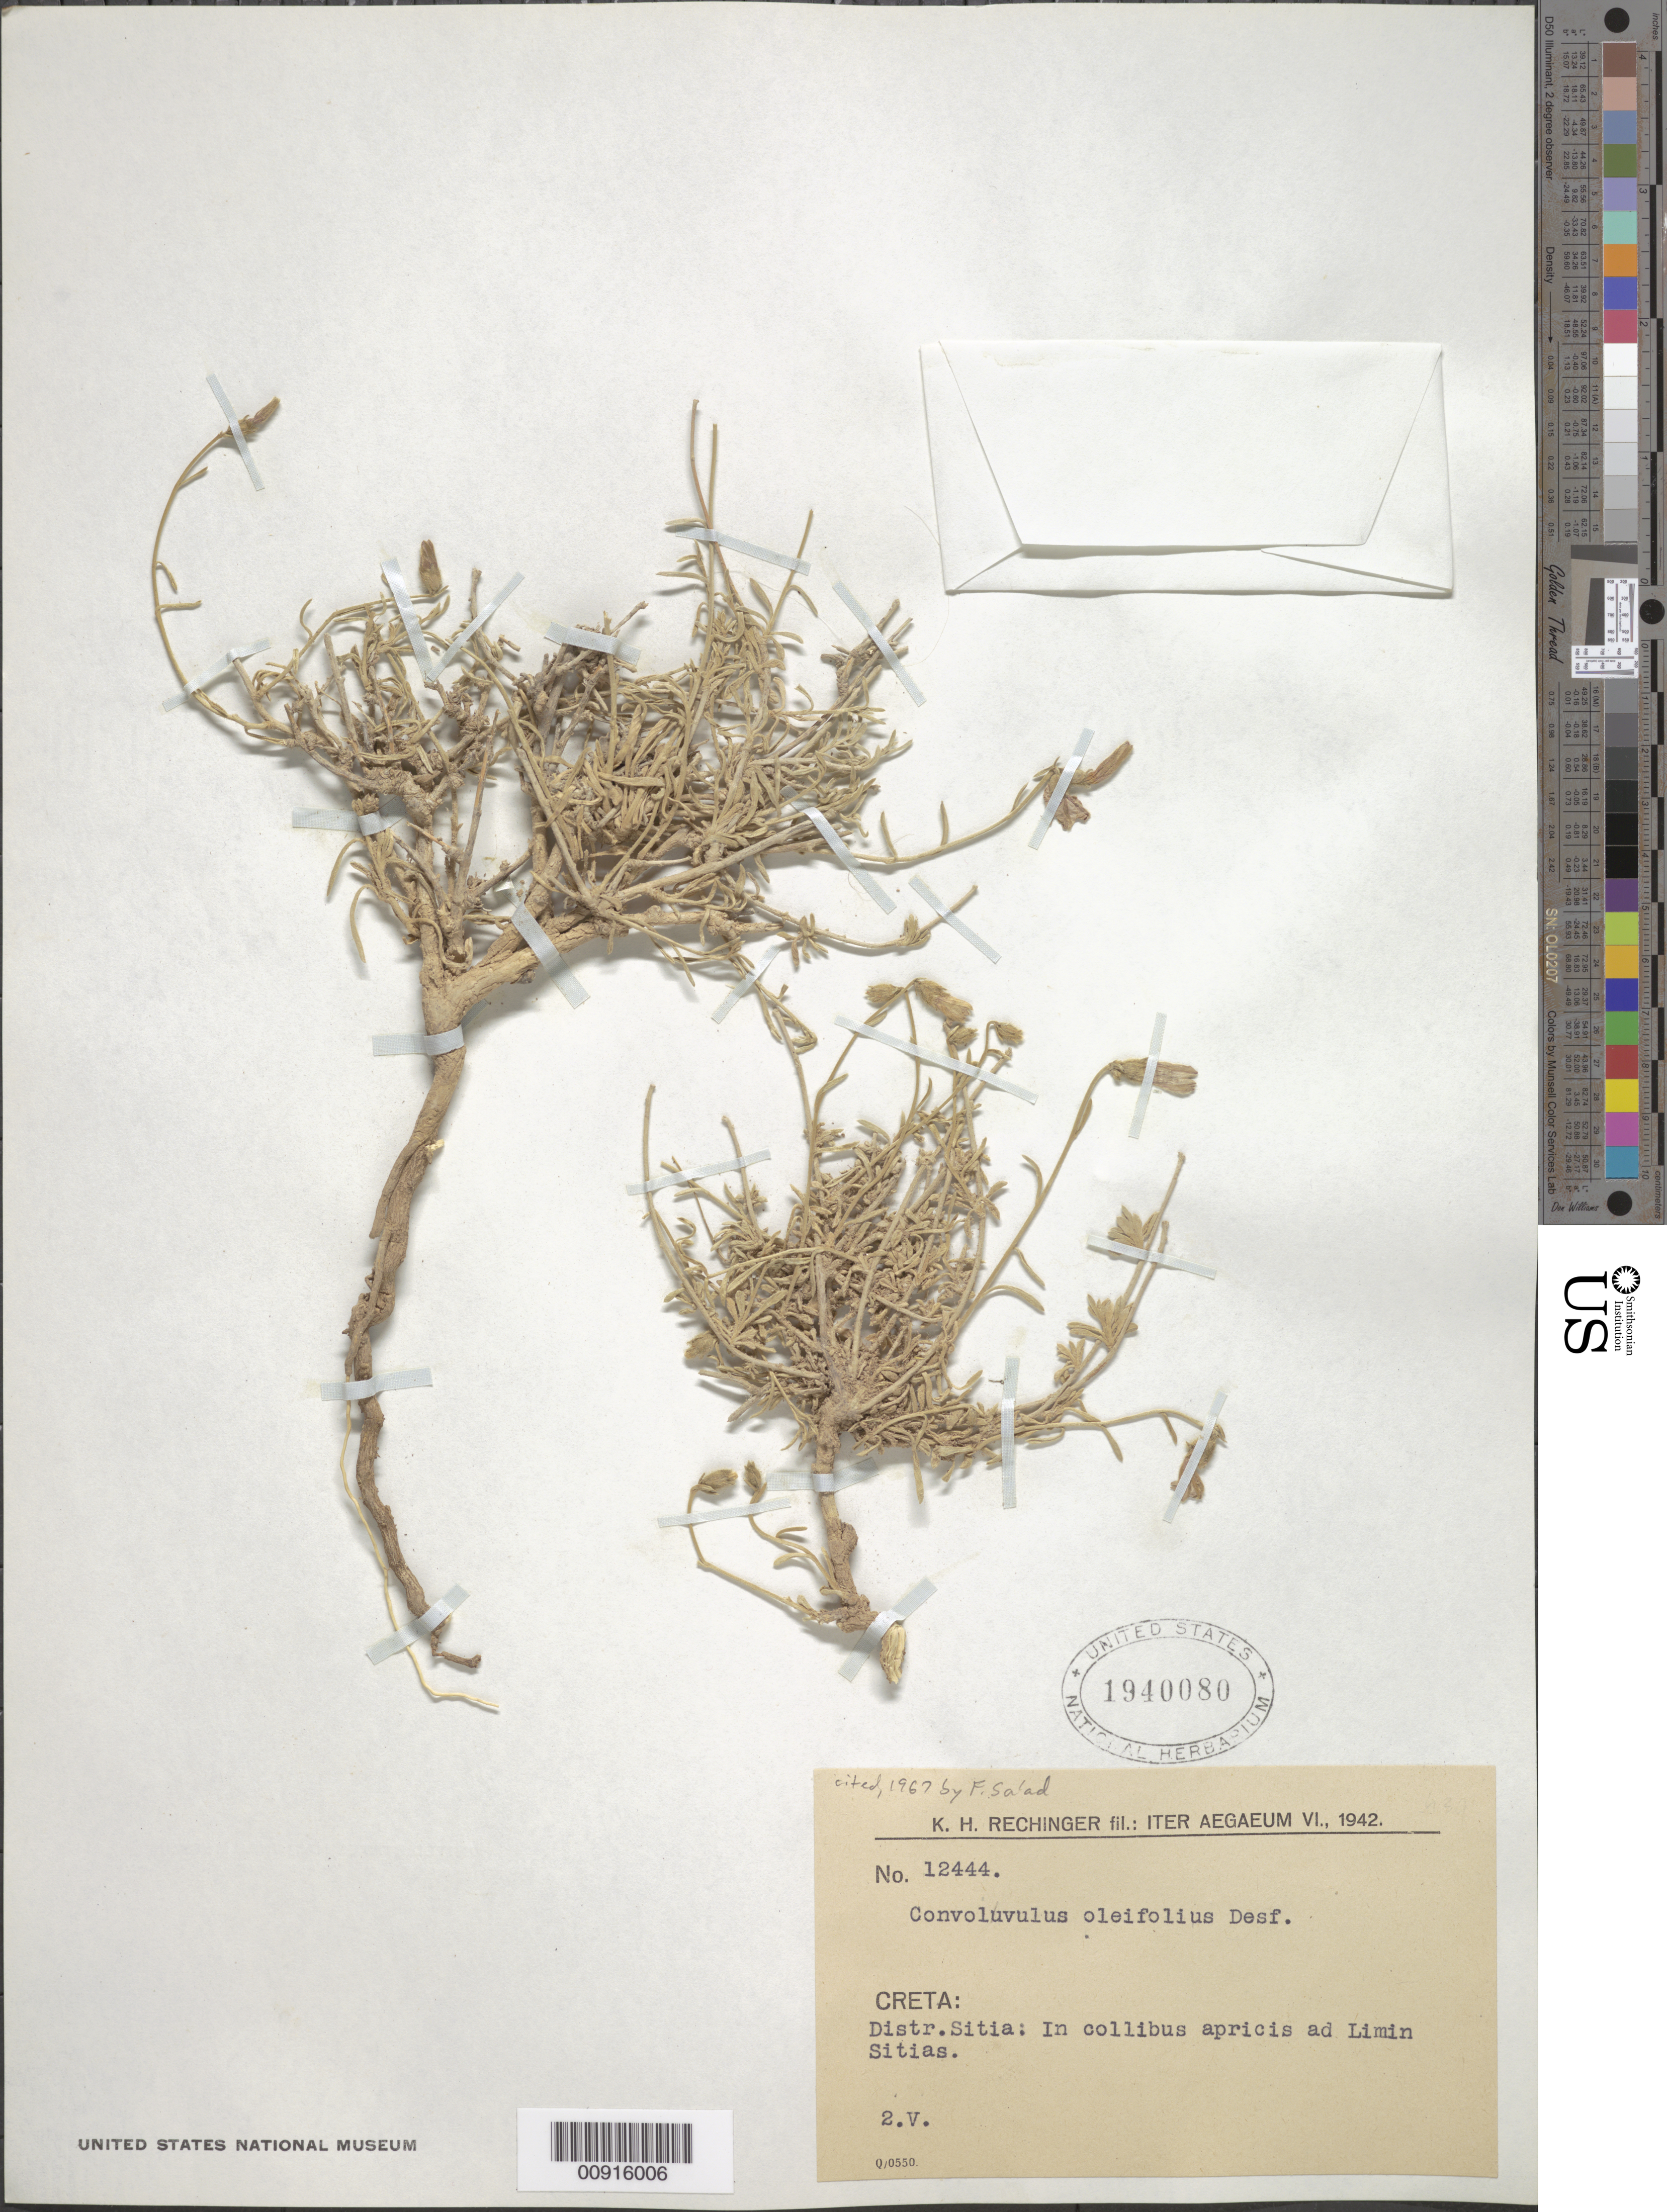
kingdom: Plantae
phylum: Tracheophyta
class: Magnoliopsida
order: Solanales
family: Convolvulaceae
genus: Convolvulus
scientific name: Convolvulus oleifolius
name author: Desr.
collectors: K. H. Rechinger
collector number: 12444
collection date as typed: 05 Feb 1942 or 02 May 1942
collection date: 1942-02-05 or 1942-05-02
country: Greece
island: Crete I.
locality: Distr. Sitia: In collibus apricis ad Limin Sitias.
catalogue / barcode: US 1940080